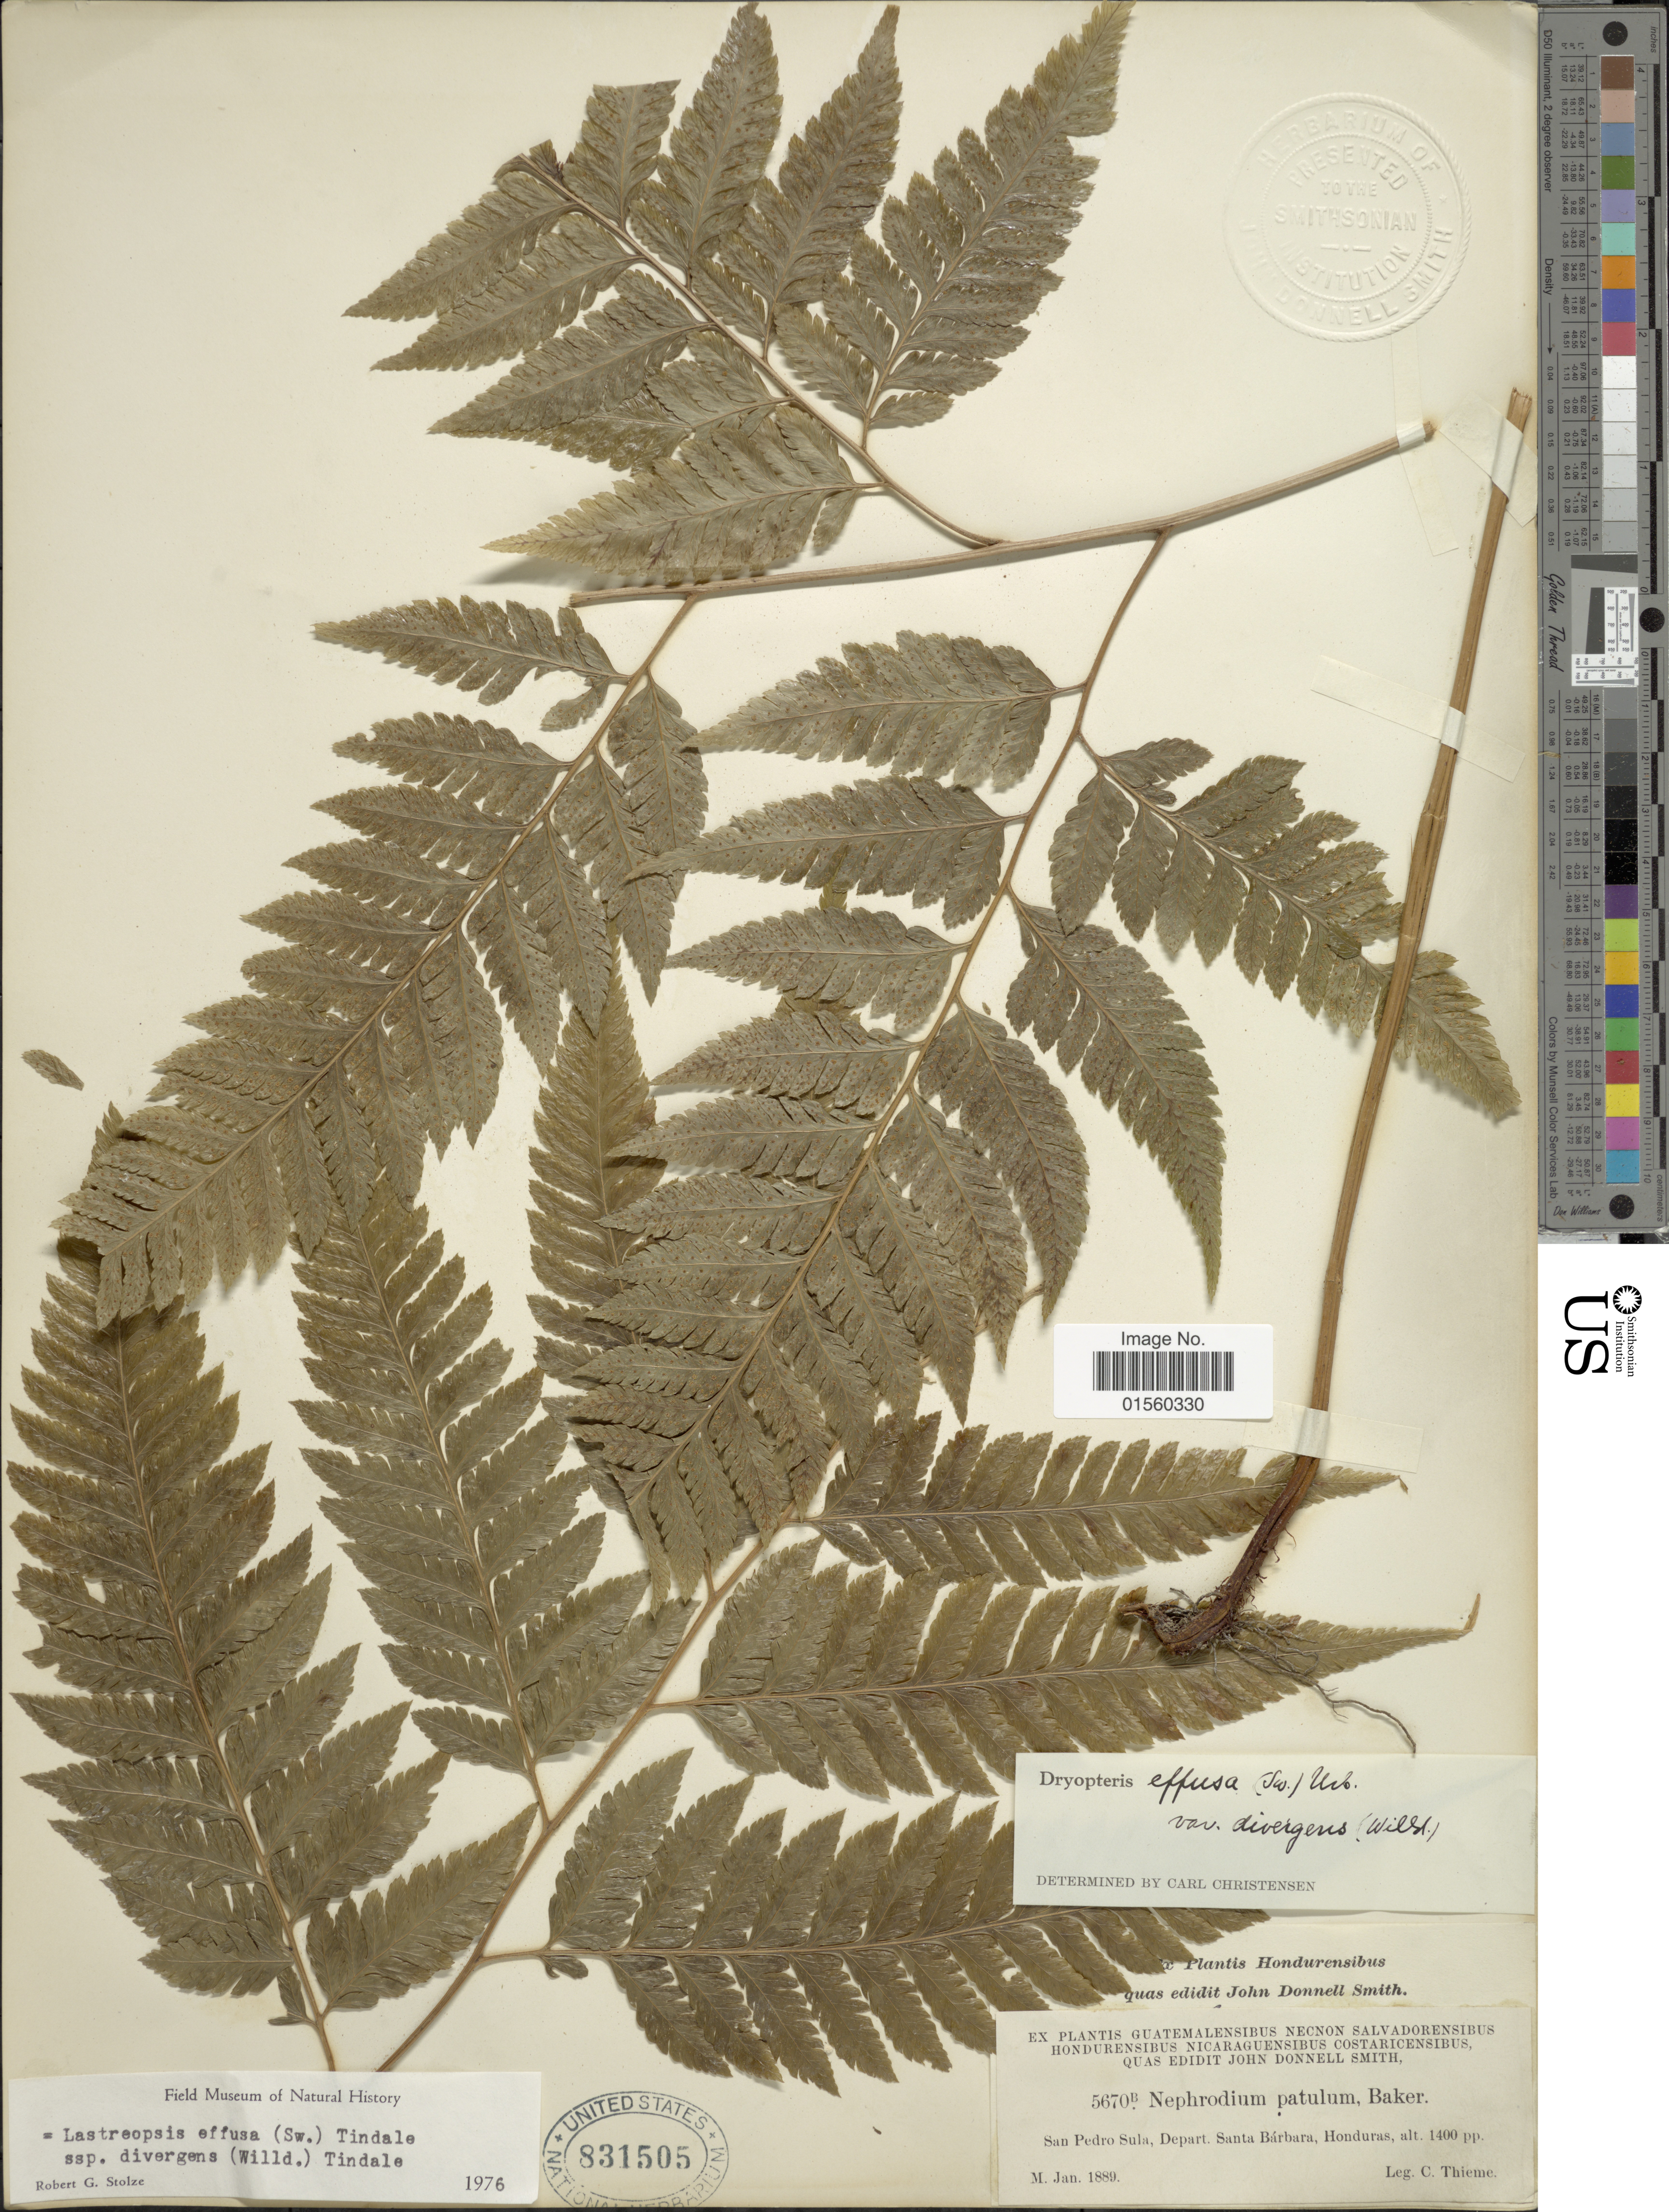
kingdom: Plantae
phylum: Tracheophyta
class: Polypodiopsida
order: Polypodiales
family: Dryopteridaceae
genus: Parapolystichum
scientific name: Parapolystichum effusum var. effusum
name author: (Sw.) Ching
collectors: C. Thieme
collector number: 5670B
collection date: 1889-01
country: Honduras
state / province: Santa Bárbara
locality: San Pedro Sula, Depart. Santa Barbara, Honduras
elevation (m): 427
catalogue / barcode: US 831505